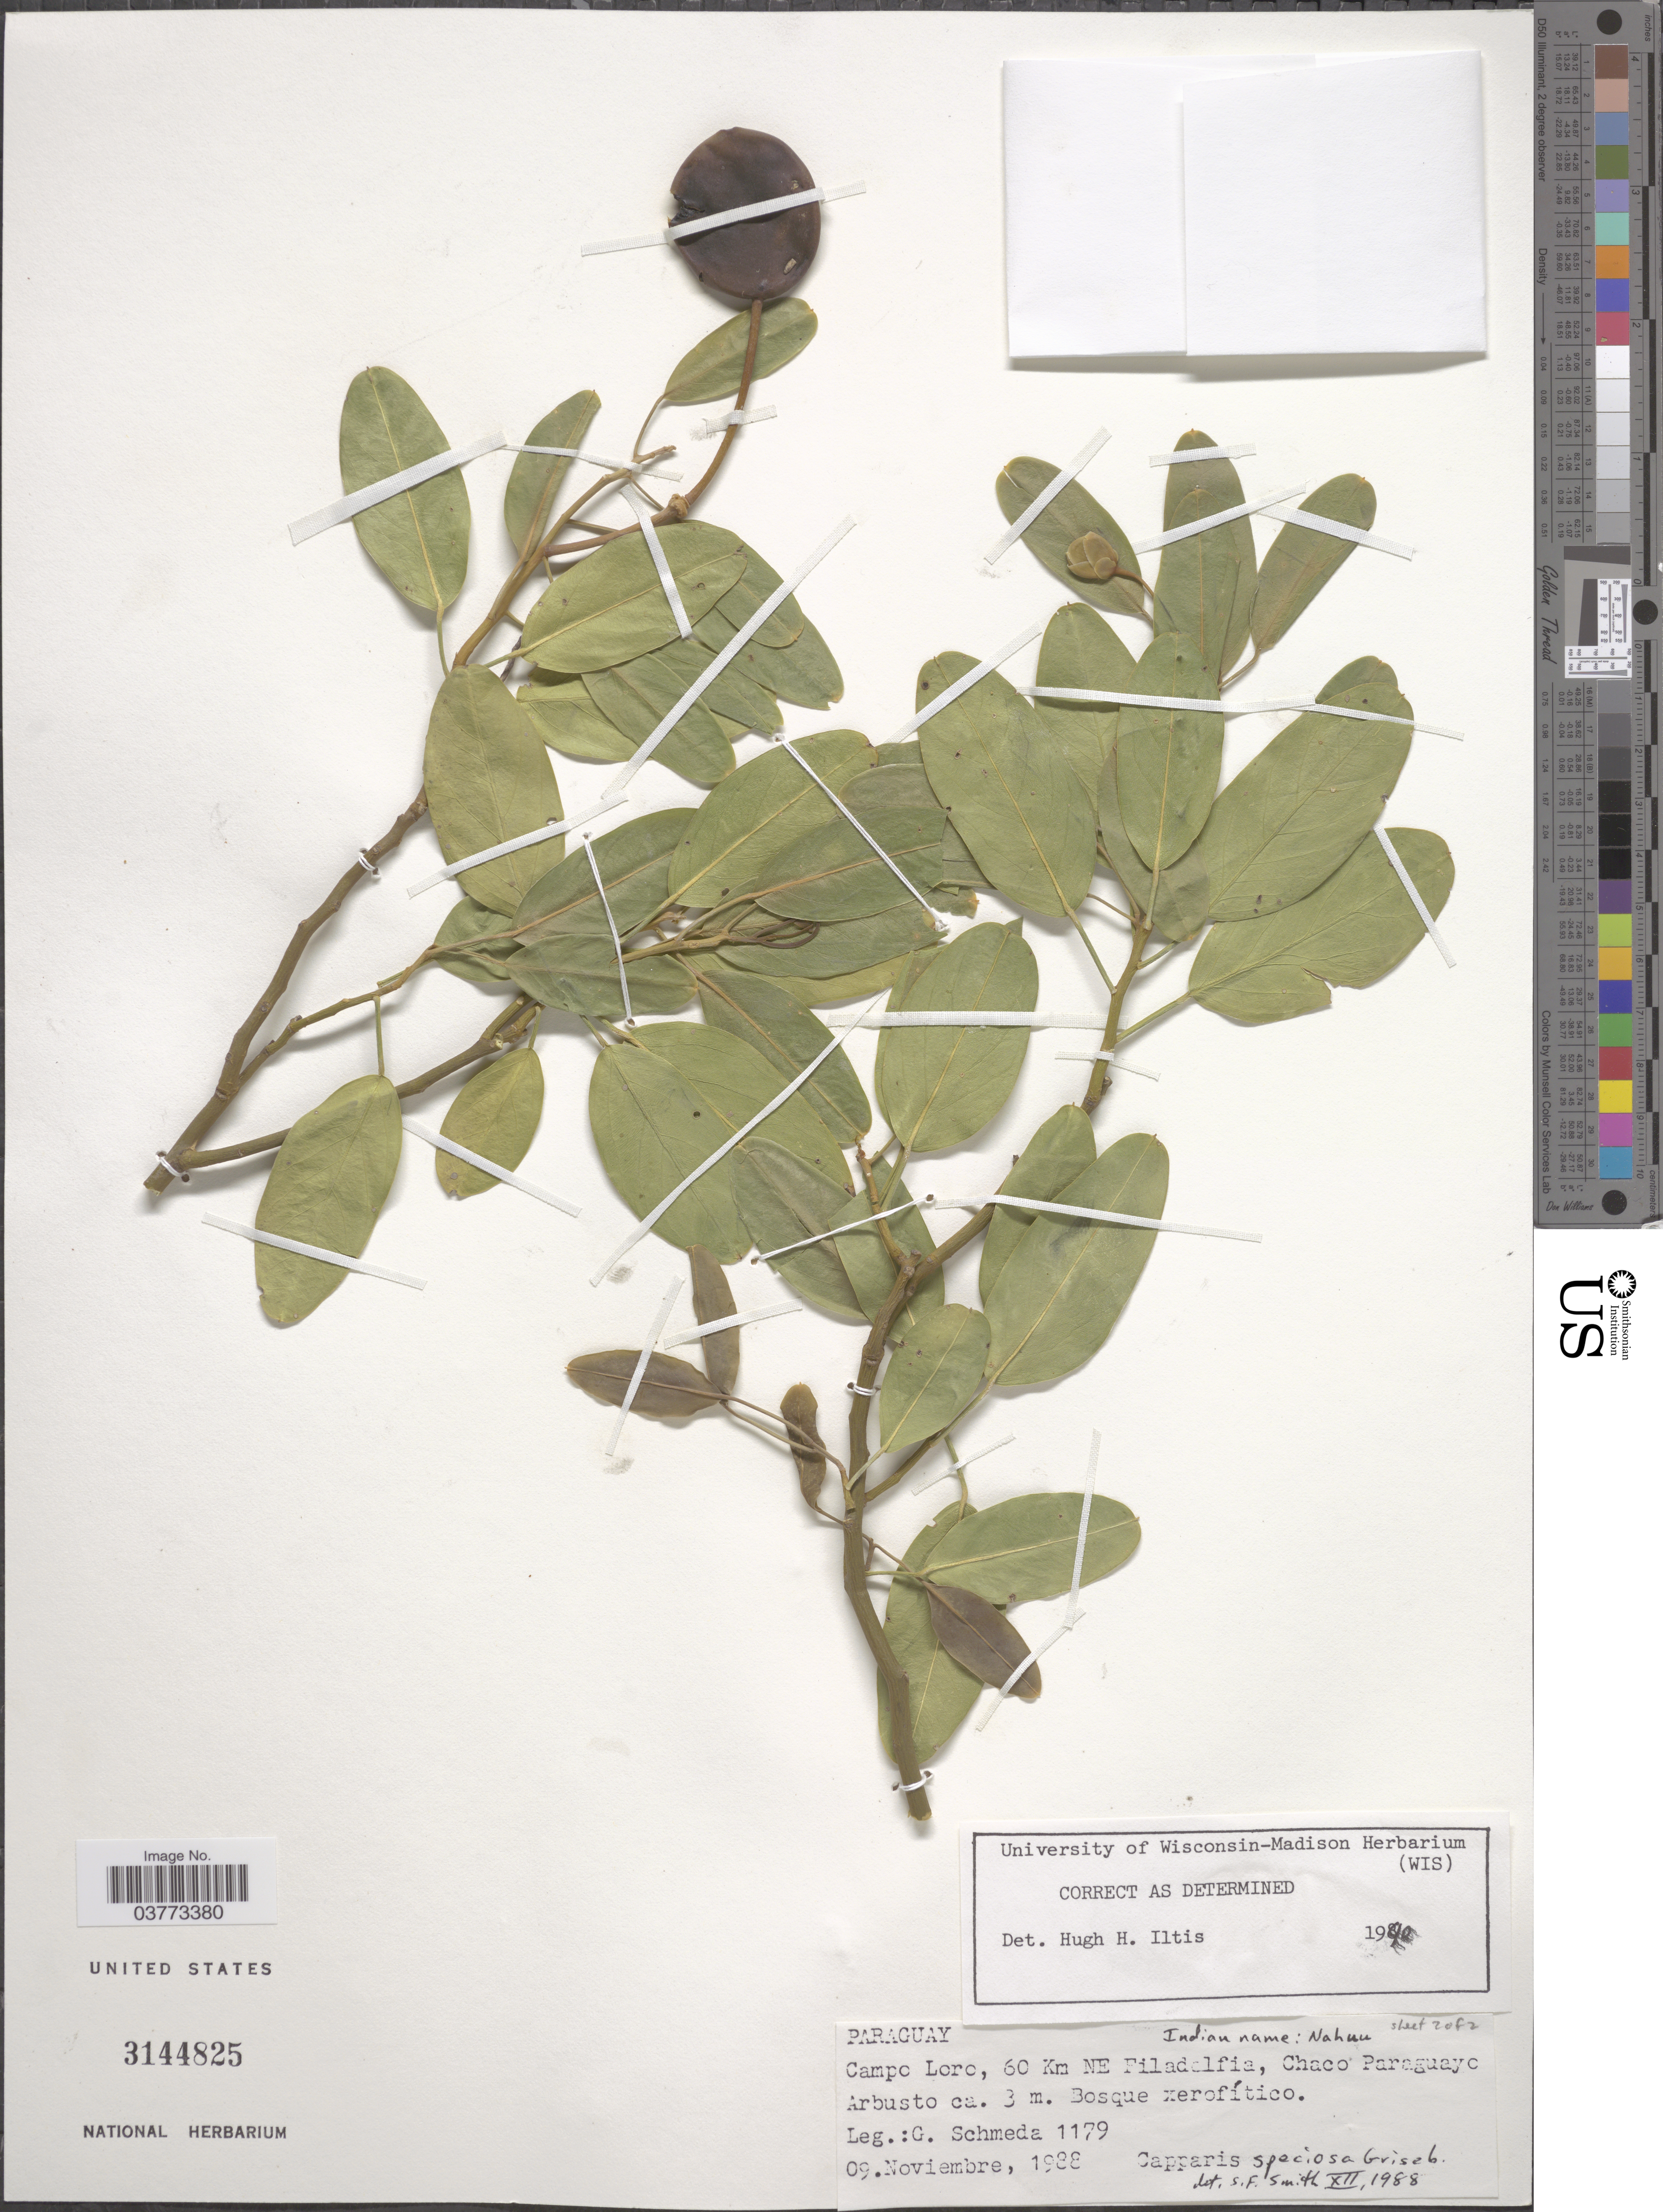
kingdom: Plantae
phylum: Tracheophyta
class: Magnoliopsida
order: Brassicales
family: Capparaceae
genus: Anisocapparis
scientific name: Anisocapparis speciosa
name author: (Griseb.) Cornejo & Iltis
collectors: G. Schmeda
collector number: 1179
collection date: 1988-11-09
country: Paraguay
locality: Campo Loro, 60 Km NE Filadelfia, Chaco Paraguayo.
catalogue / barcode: US 3144825